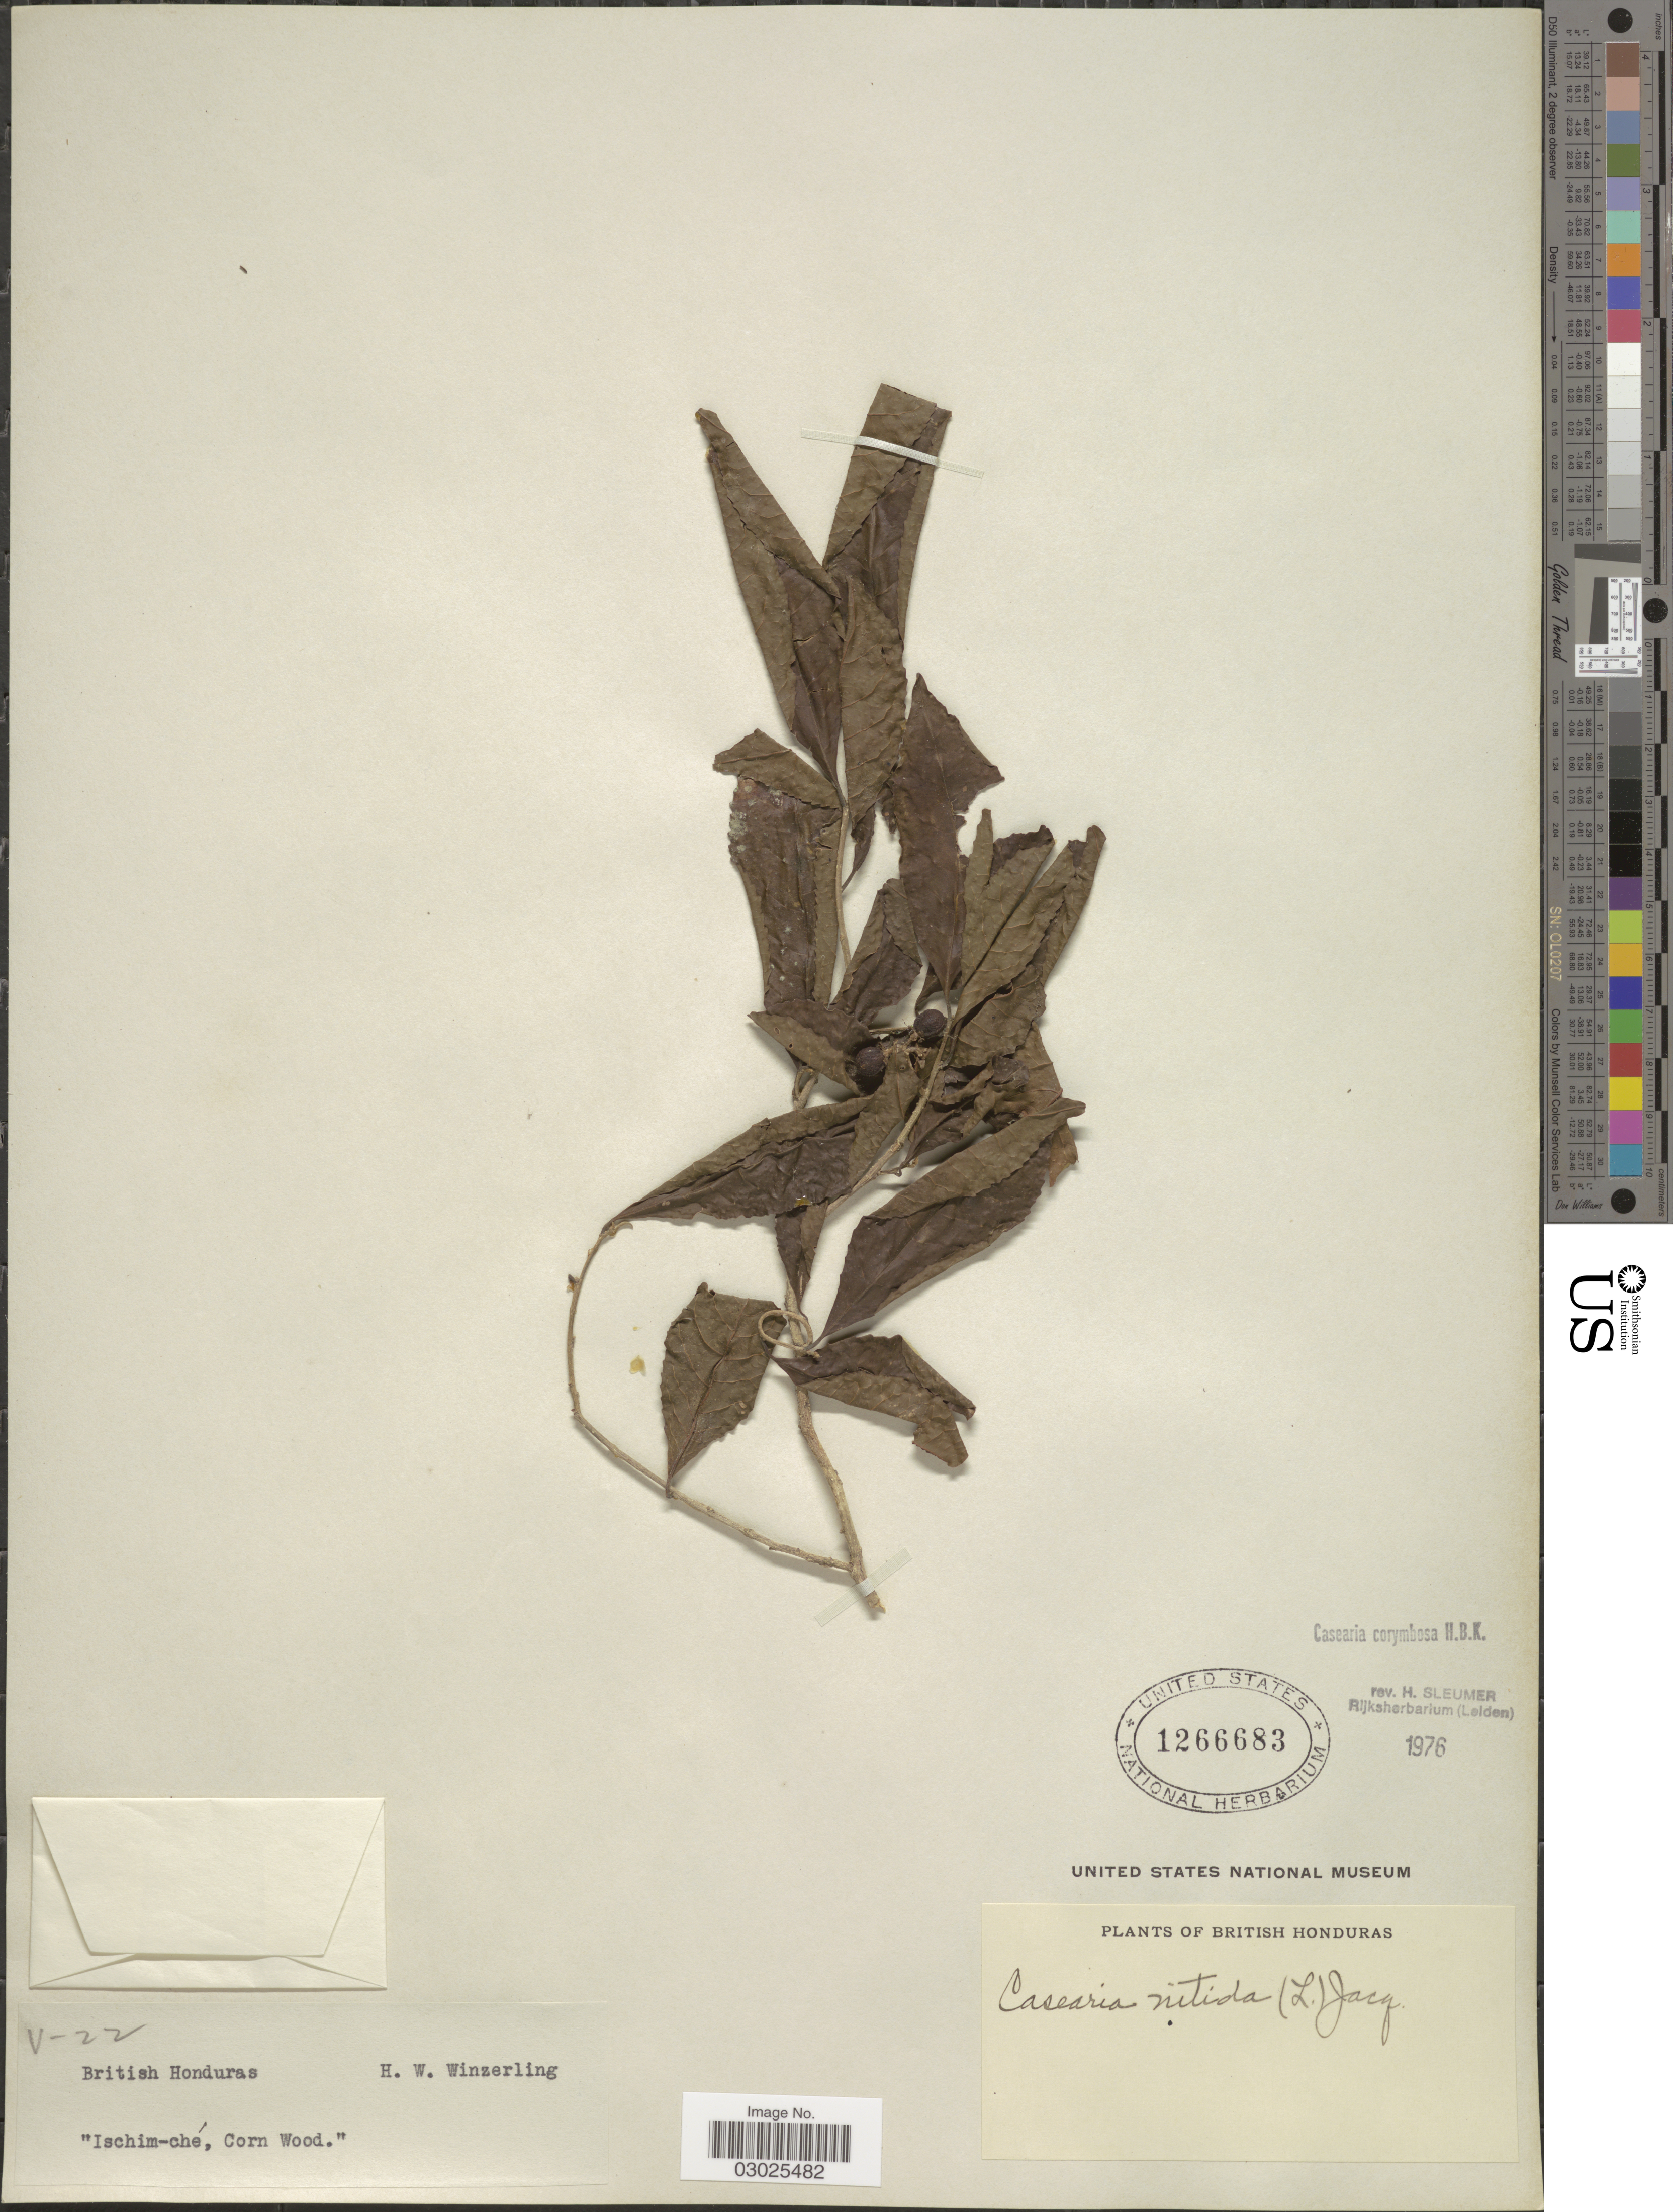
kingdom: Plantae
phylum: Tracheophyta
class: Magnoliopsida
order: Malpighiales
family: Salicaceae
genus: Casearia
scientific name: Casearia corymbosa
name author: Kunth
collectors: H. Winzerling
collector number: V-22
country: Belize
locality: British Honduras. 'Ischim-ché, Corn Wood.'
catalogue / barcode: US 1266683